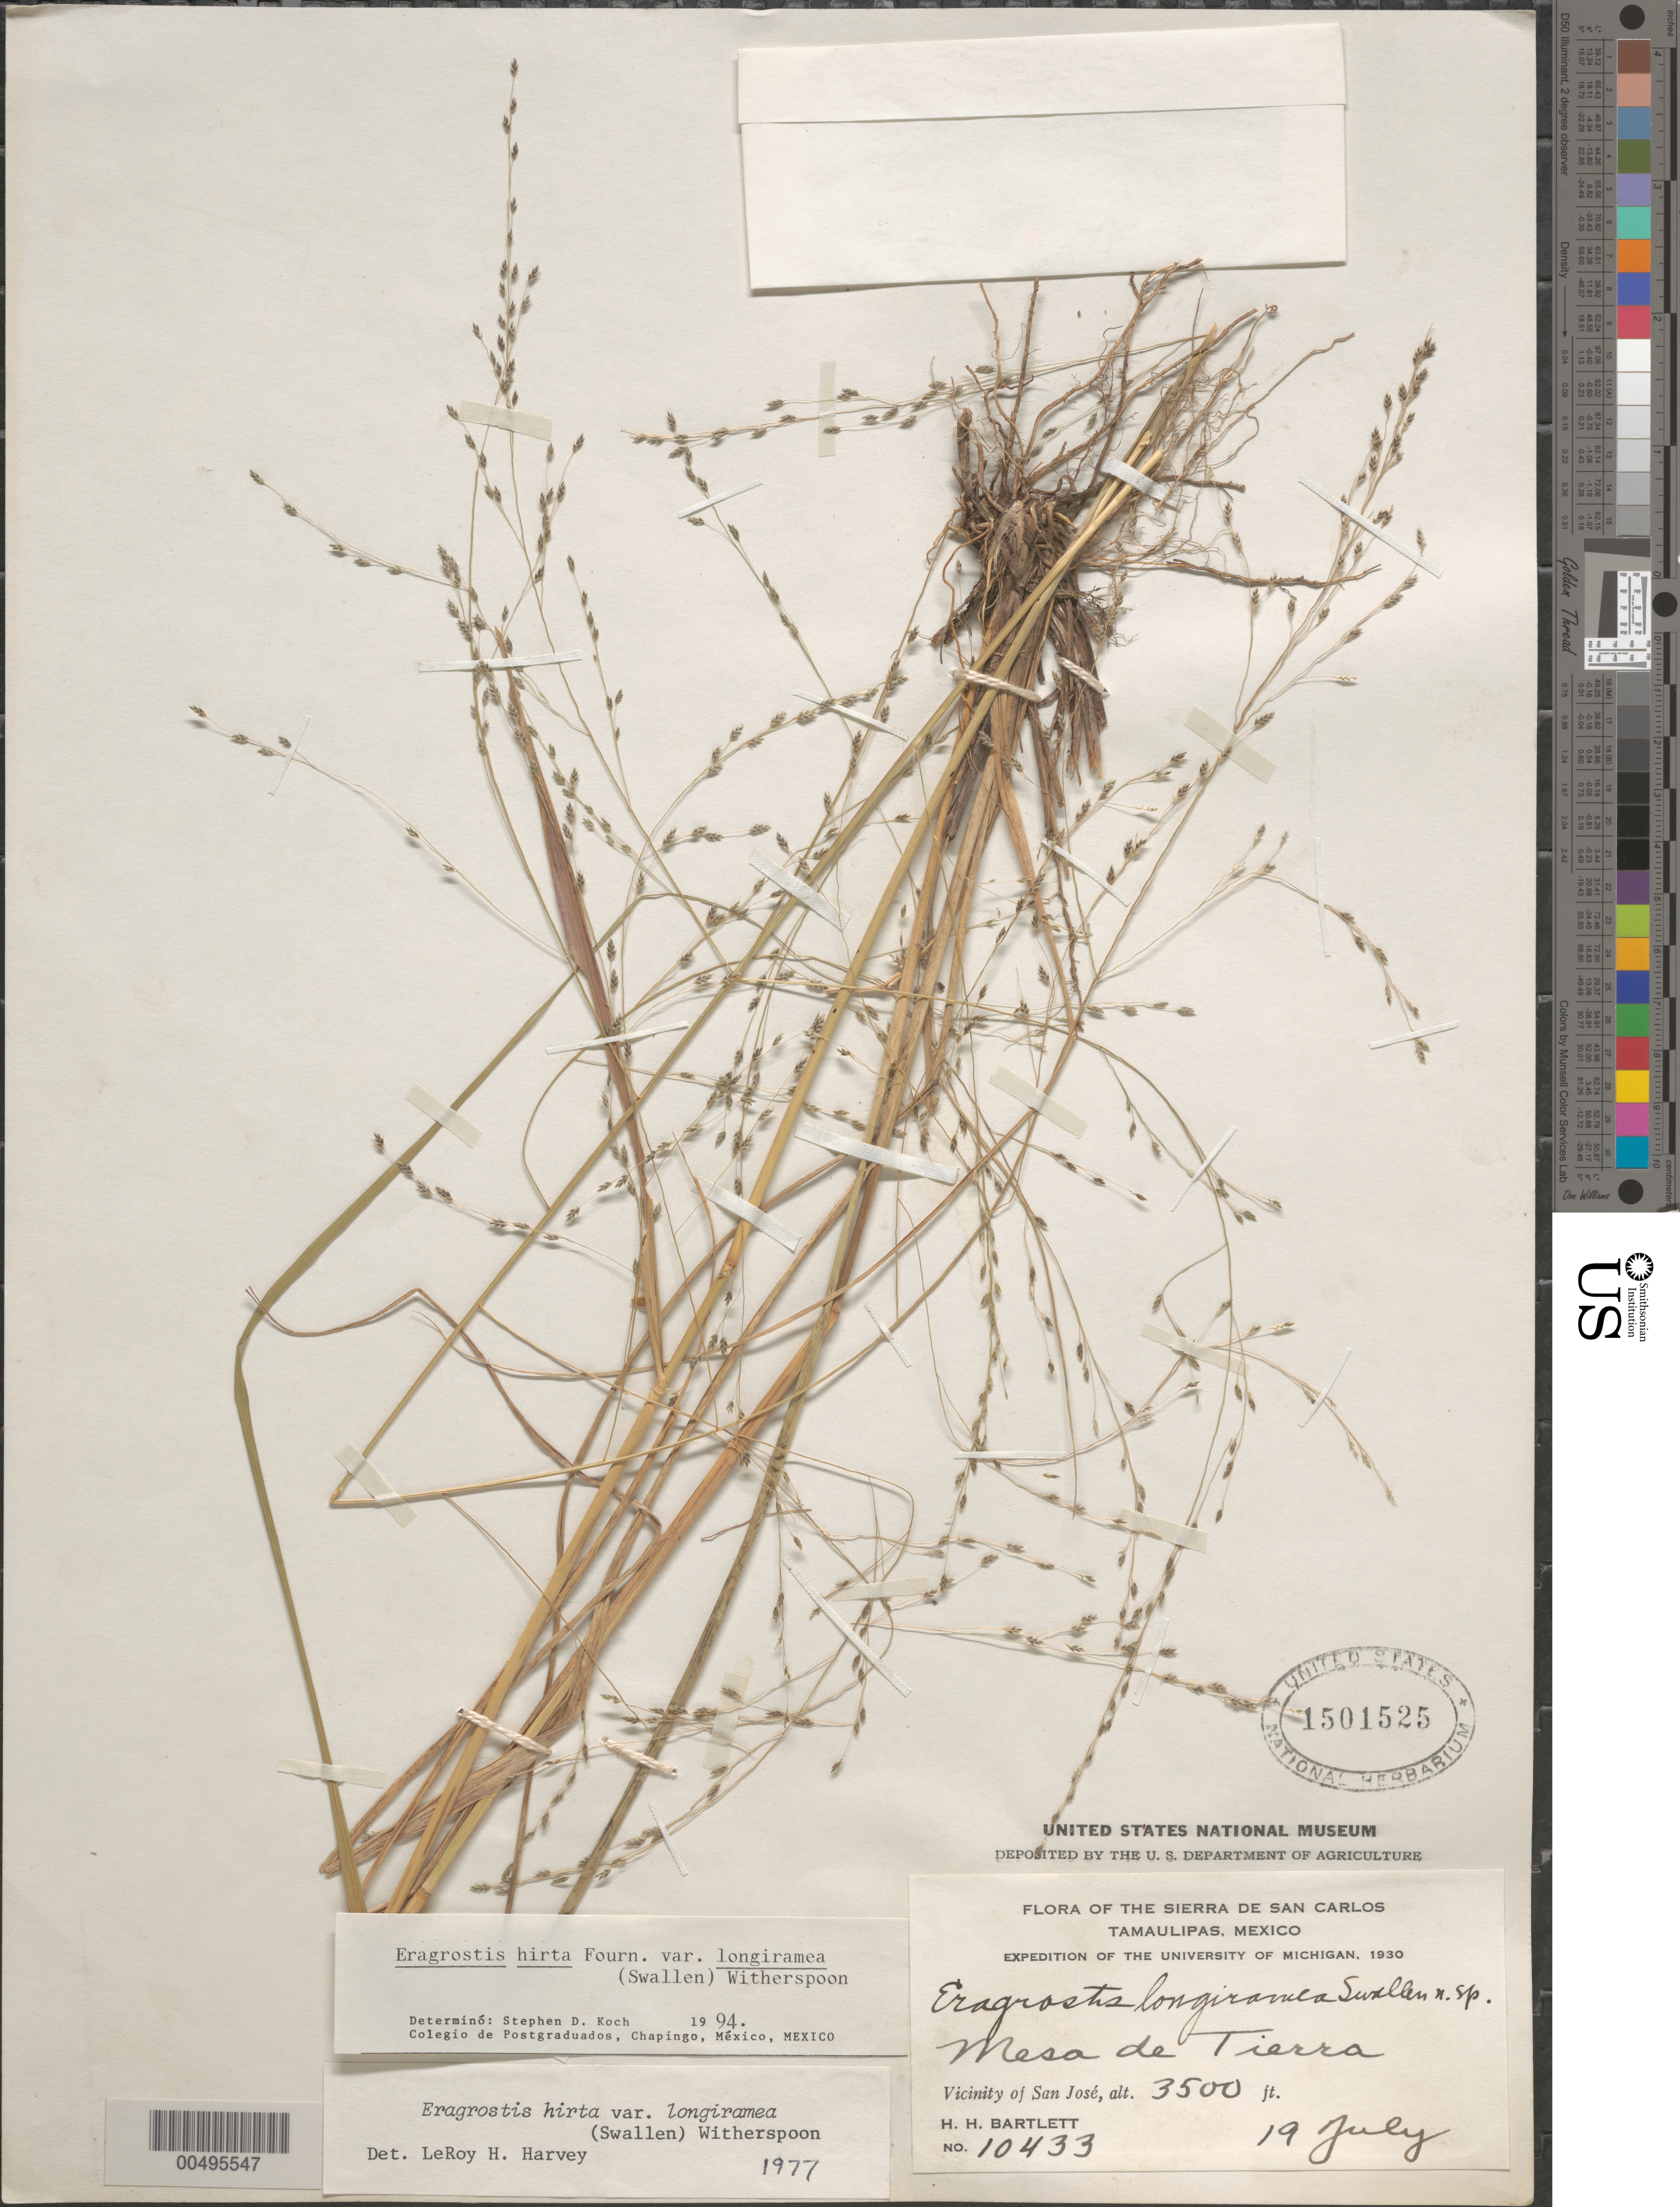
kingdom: Plantae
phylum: Tracheophyta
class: Liliopsida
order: Poales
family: Poaceae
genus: Eragrostis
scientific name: Eragrostis hirta var. longiramea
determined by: Koch, S. D.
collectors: H. H. Bartlett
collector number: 10433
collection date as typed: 19 Jul 1930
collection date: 1930-07-19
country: Mexico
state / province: Tamaulipas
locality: Sierra de San Carlos, Mesa de Tierra, vicinity of San José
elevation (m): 1067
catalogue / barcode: US 1501525